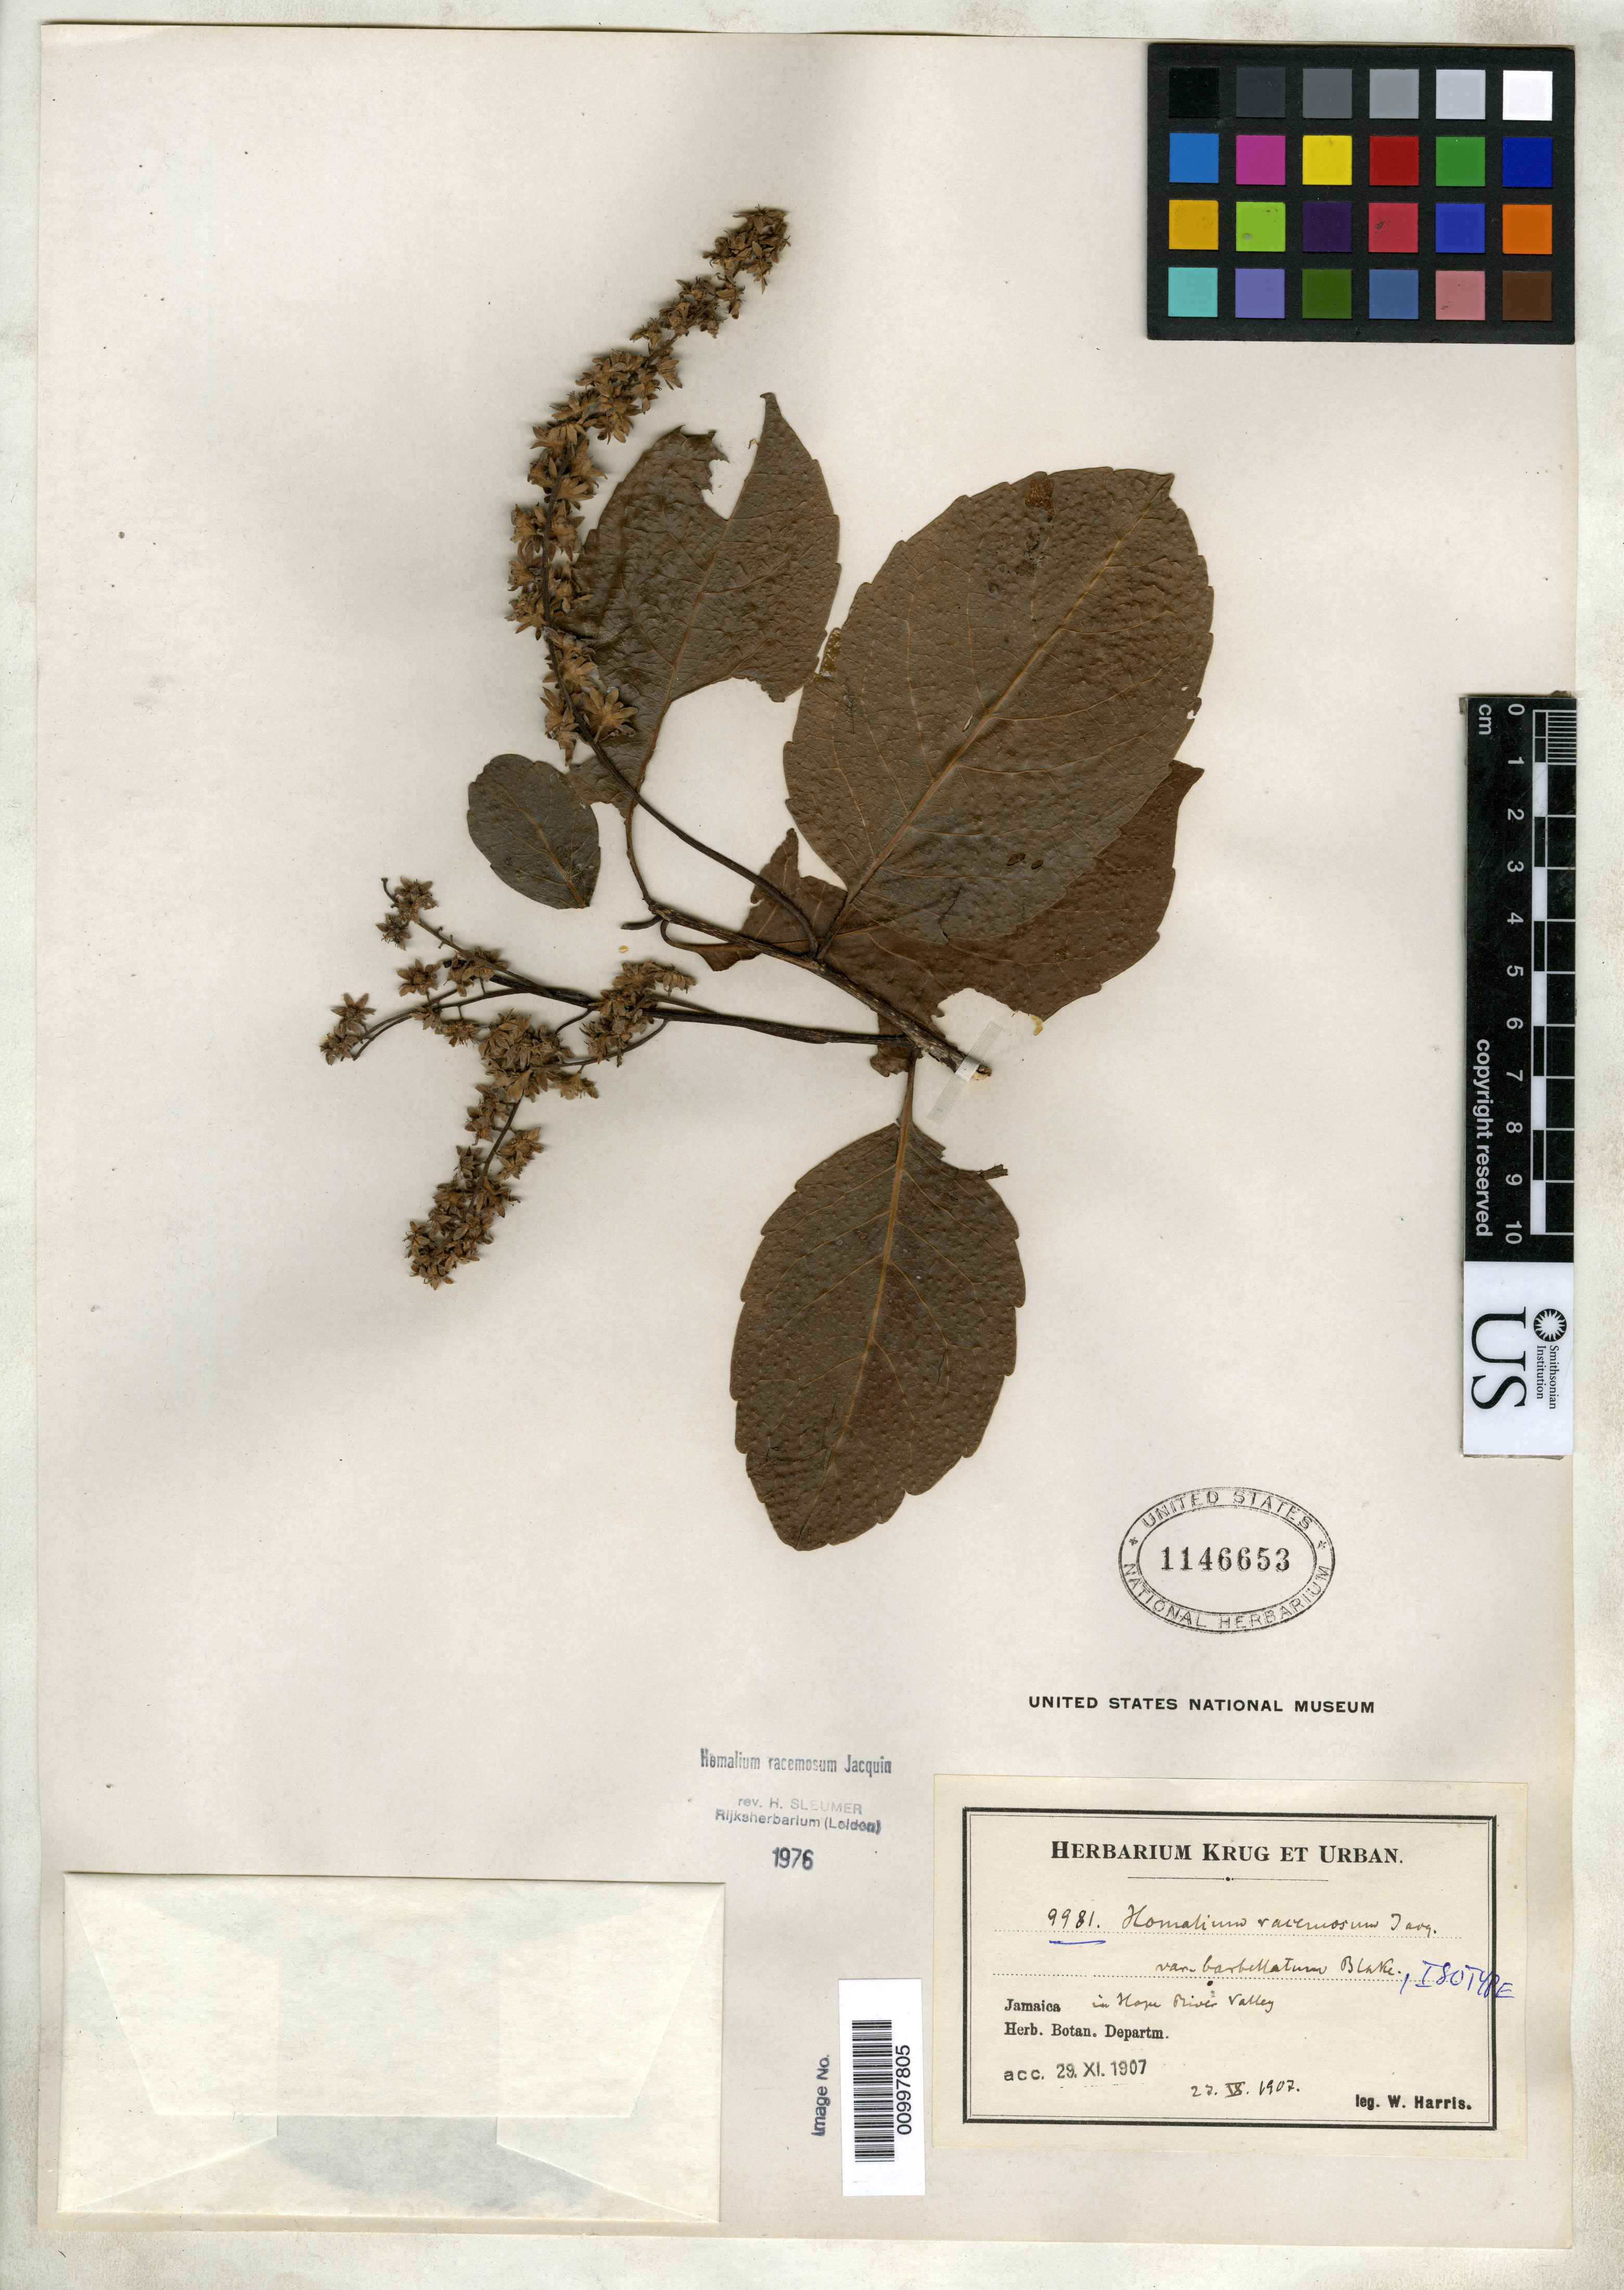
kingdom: Plantae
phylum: Tracheophyta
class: Magnoliopsida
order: Malpighiales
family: Salicaceae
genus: Homalium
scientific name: Homalium racemosum subsp. barbellatum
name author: S.F. Blake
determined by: Sleumer, H. O.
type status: Isotype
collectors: W. Harris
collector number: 9981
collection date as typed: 27 Sep 1907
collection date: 1907-09-27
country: Jamaica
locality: In Hope river valley.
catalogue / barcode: US 1146653